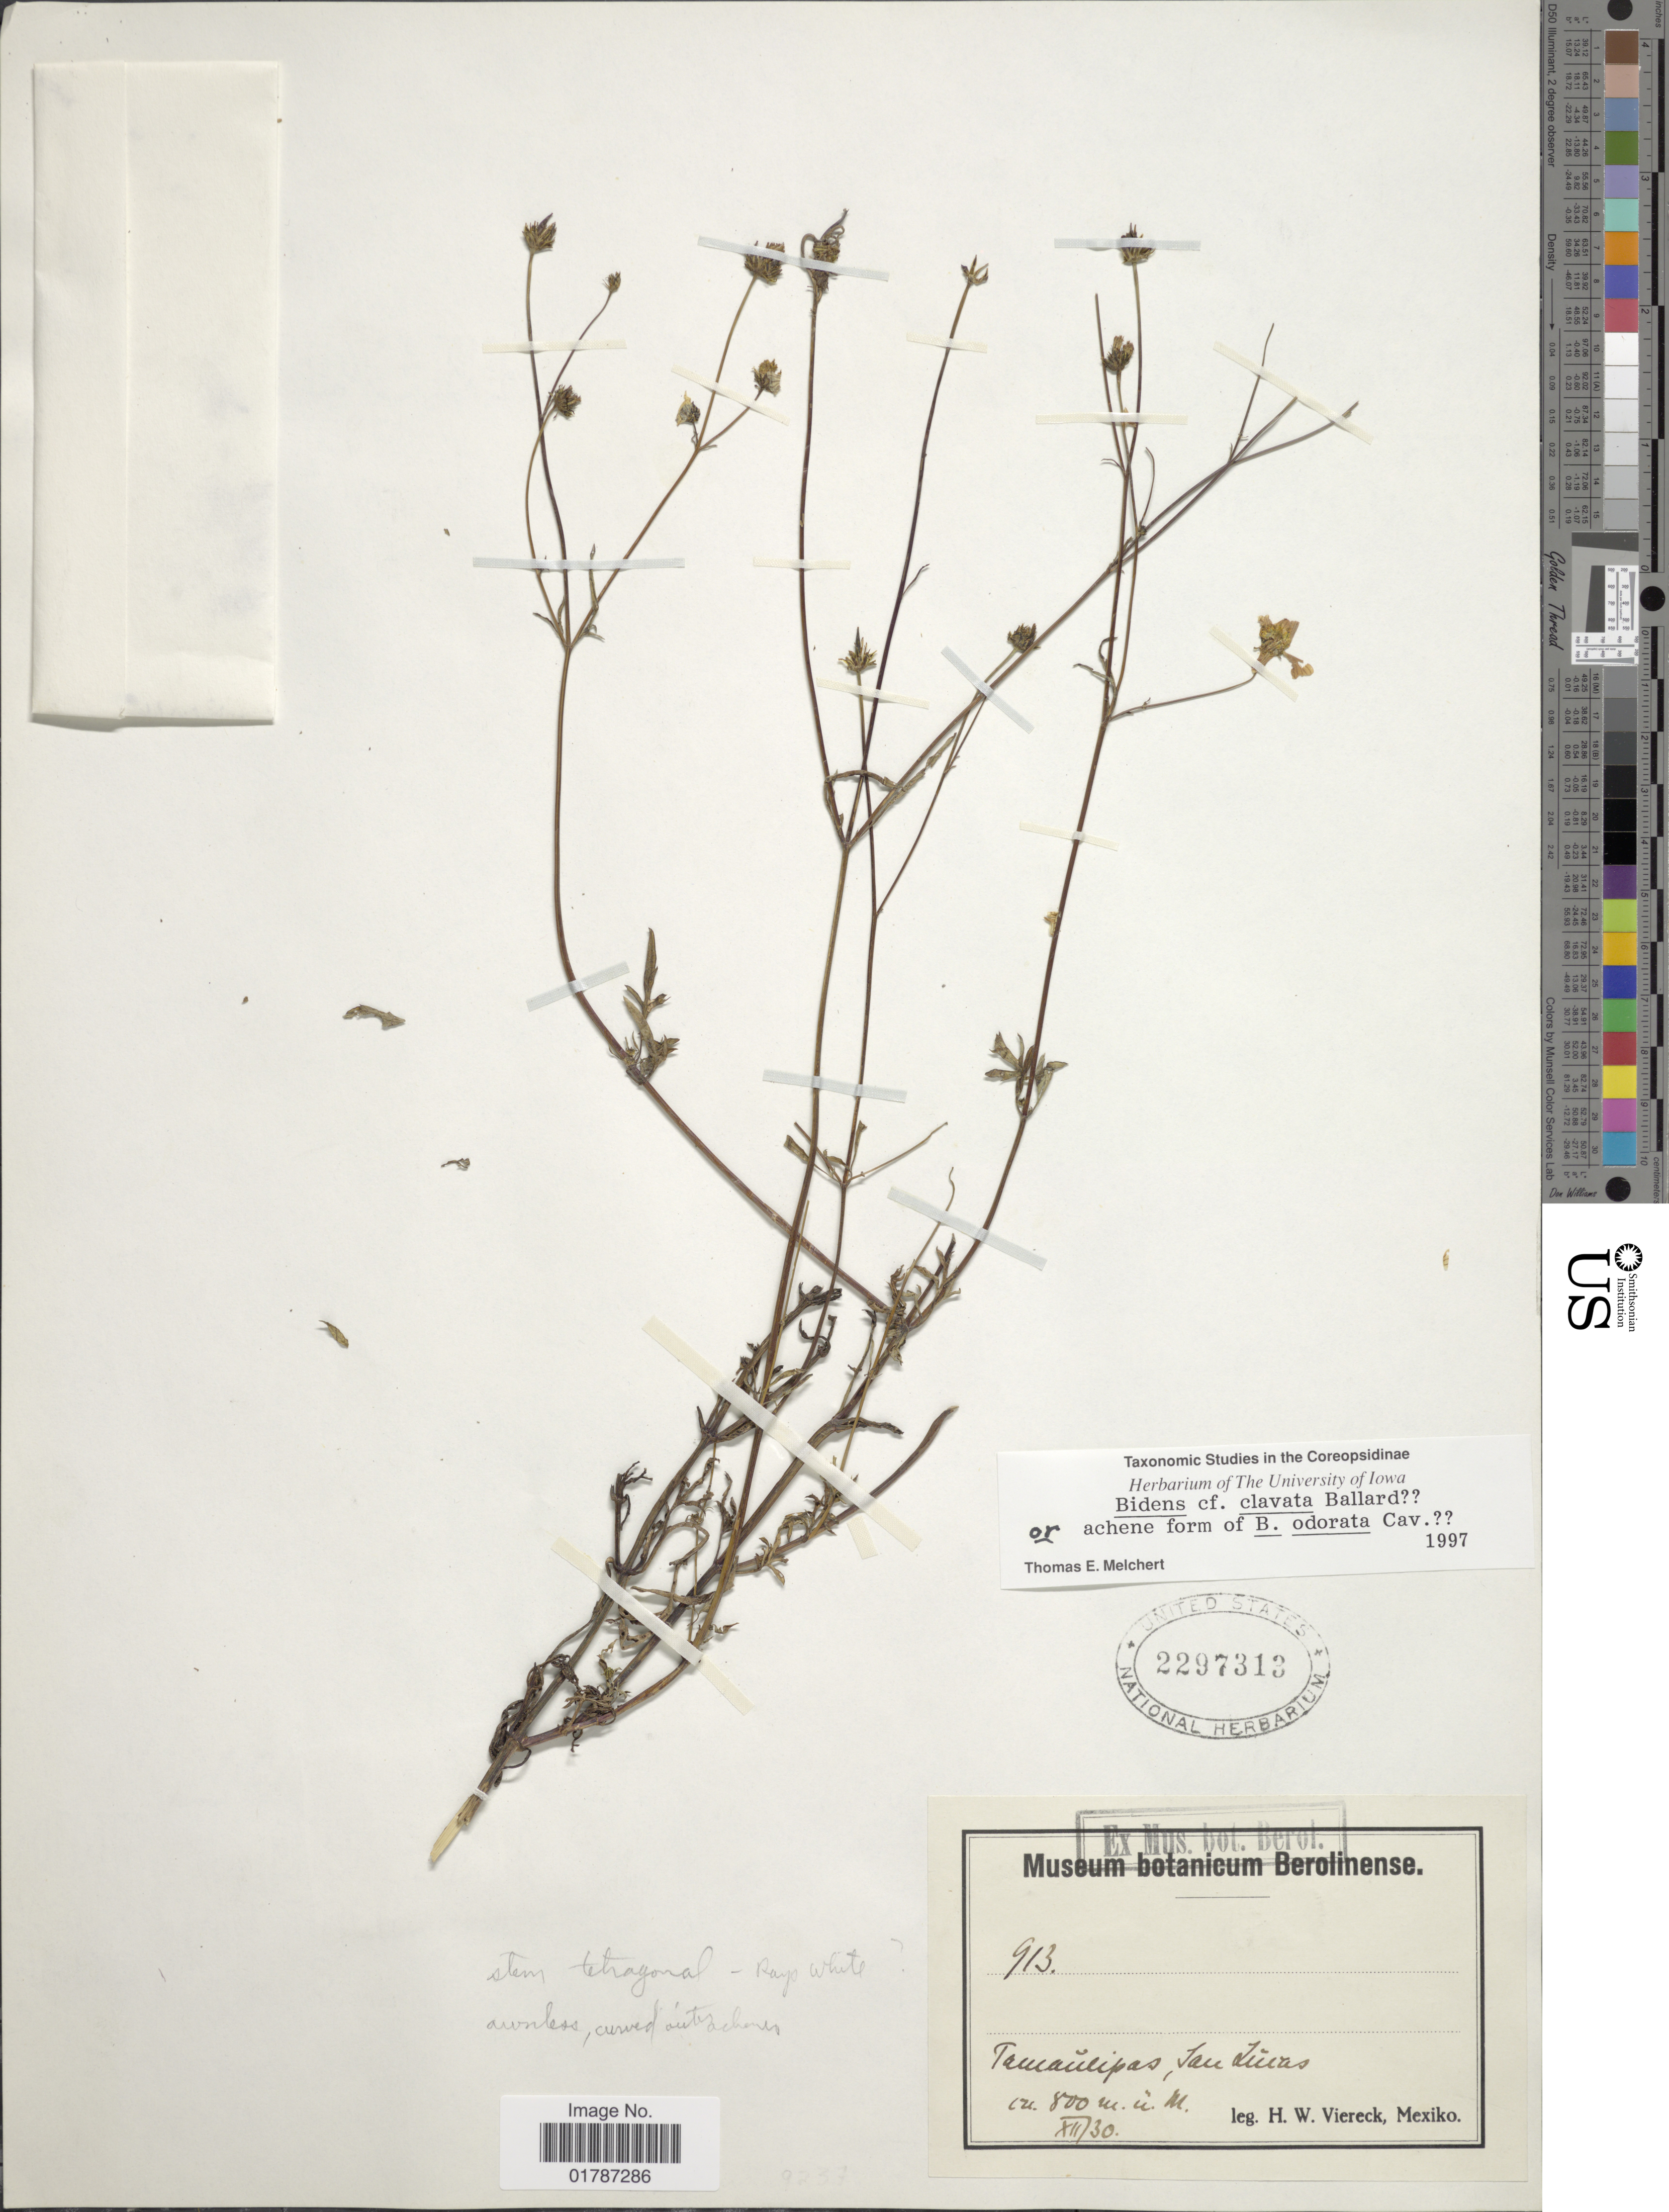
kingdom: Plantae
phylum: Tracheophyta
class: Magnoliopsida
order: Asterales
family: Asteraceae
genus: Bidens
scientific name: Bidens clavata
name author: R.E. Ballard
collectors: H. W. Viereck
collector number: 913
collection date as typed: Transcribed d/m/y: /12/30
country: Mexico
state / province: Tamaulipas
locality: Tamaulipas, San Lucas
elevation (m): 800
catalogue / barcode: US 2297313